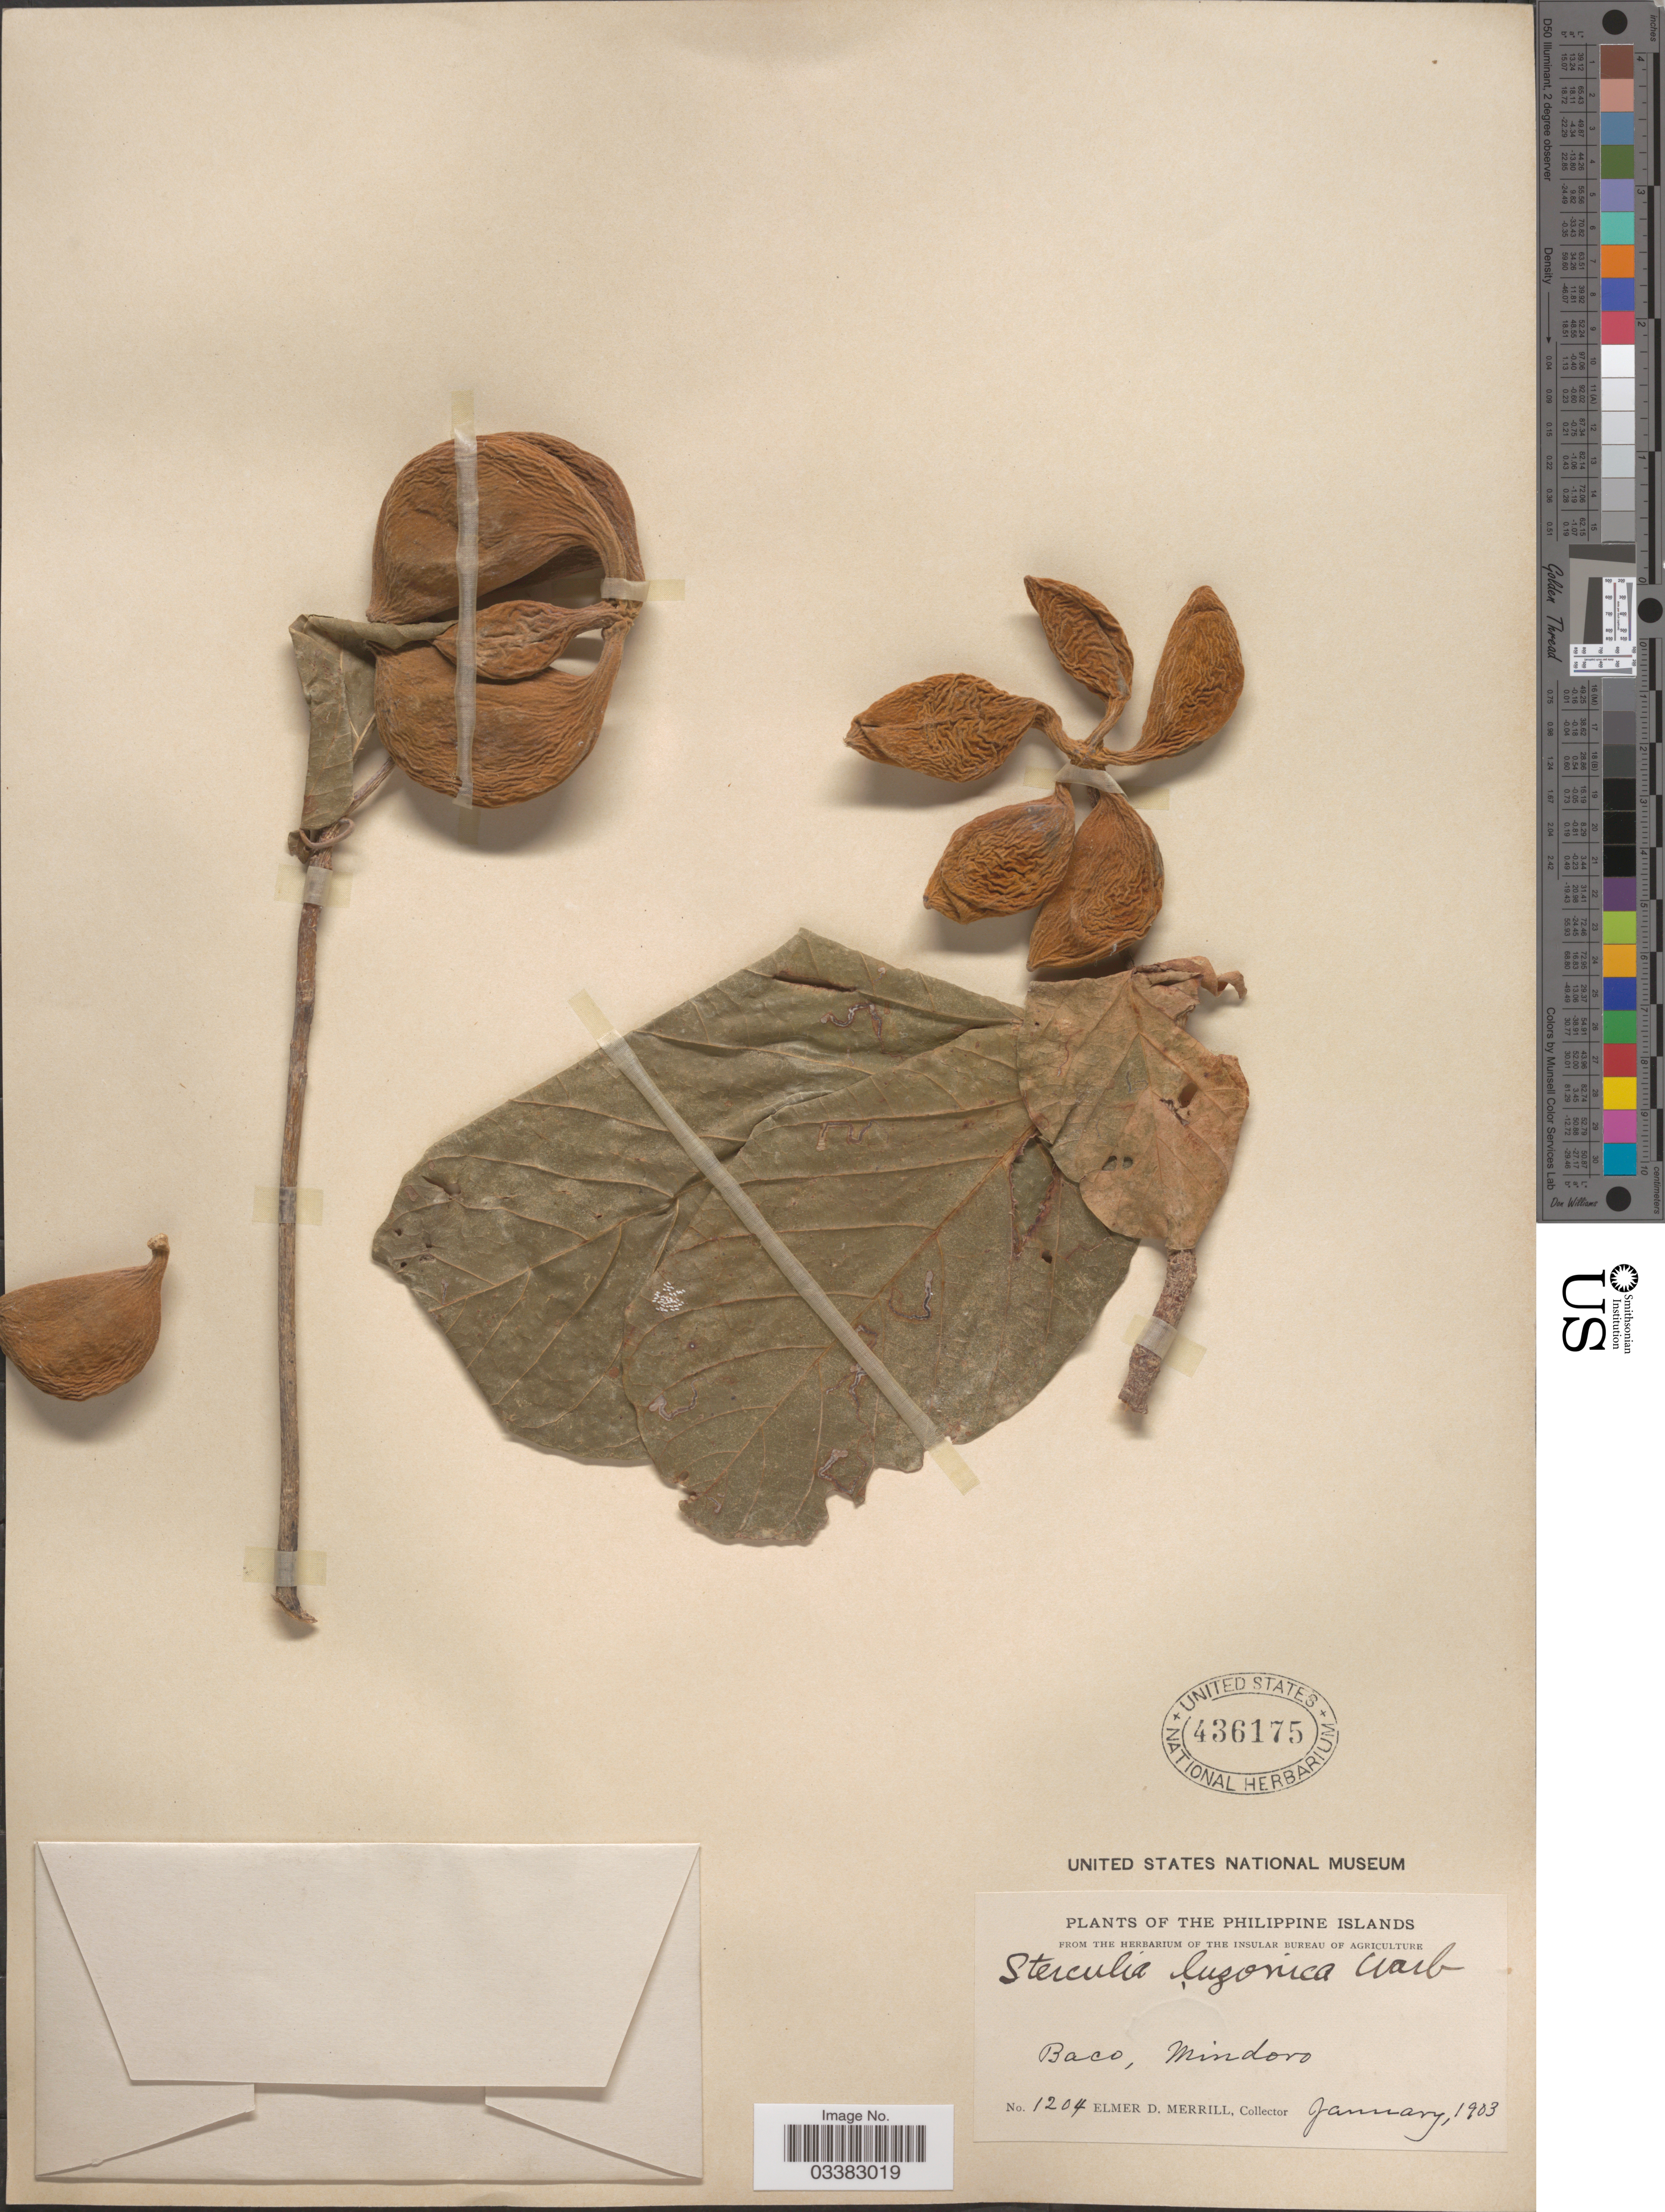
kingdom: Plantae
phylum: Tracheophyta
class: Magnoliopsida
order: Malvales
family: Malvaceae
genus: Sterculia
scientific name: Sterculia luzonica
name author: Warb.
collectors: E. D. Merrill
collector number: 1204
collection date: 1903-01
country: Philippines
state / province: Mimaropa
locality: The Philippine Islands, Baco, Mindoro.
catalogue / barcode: US 436175